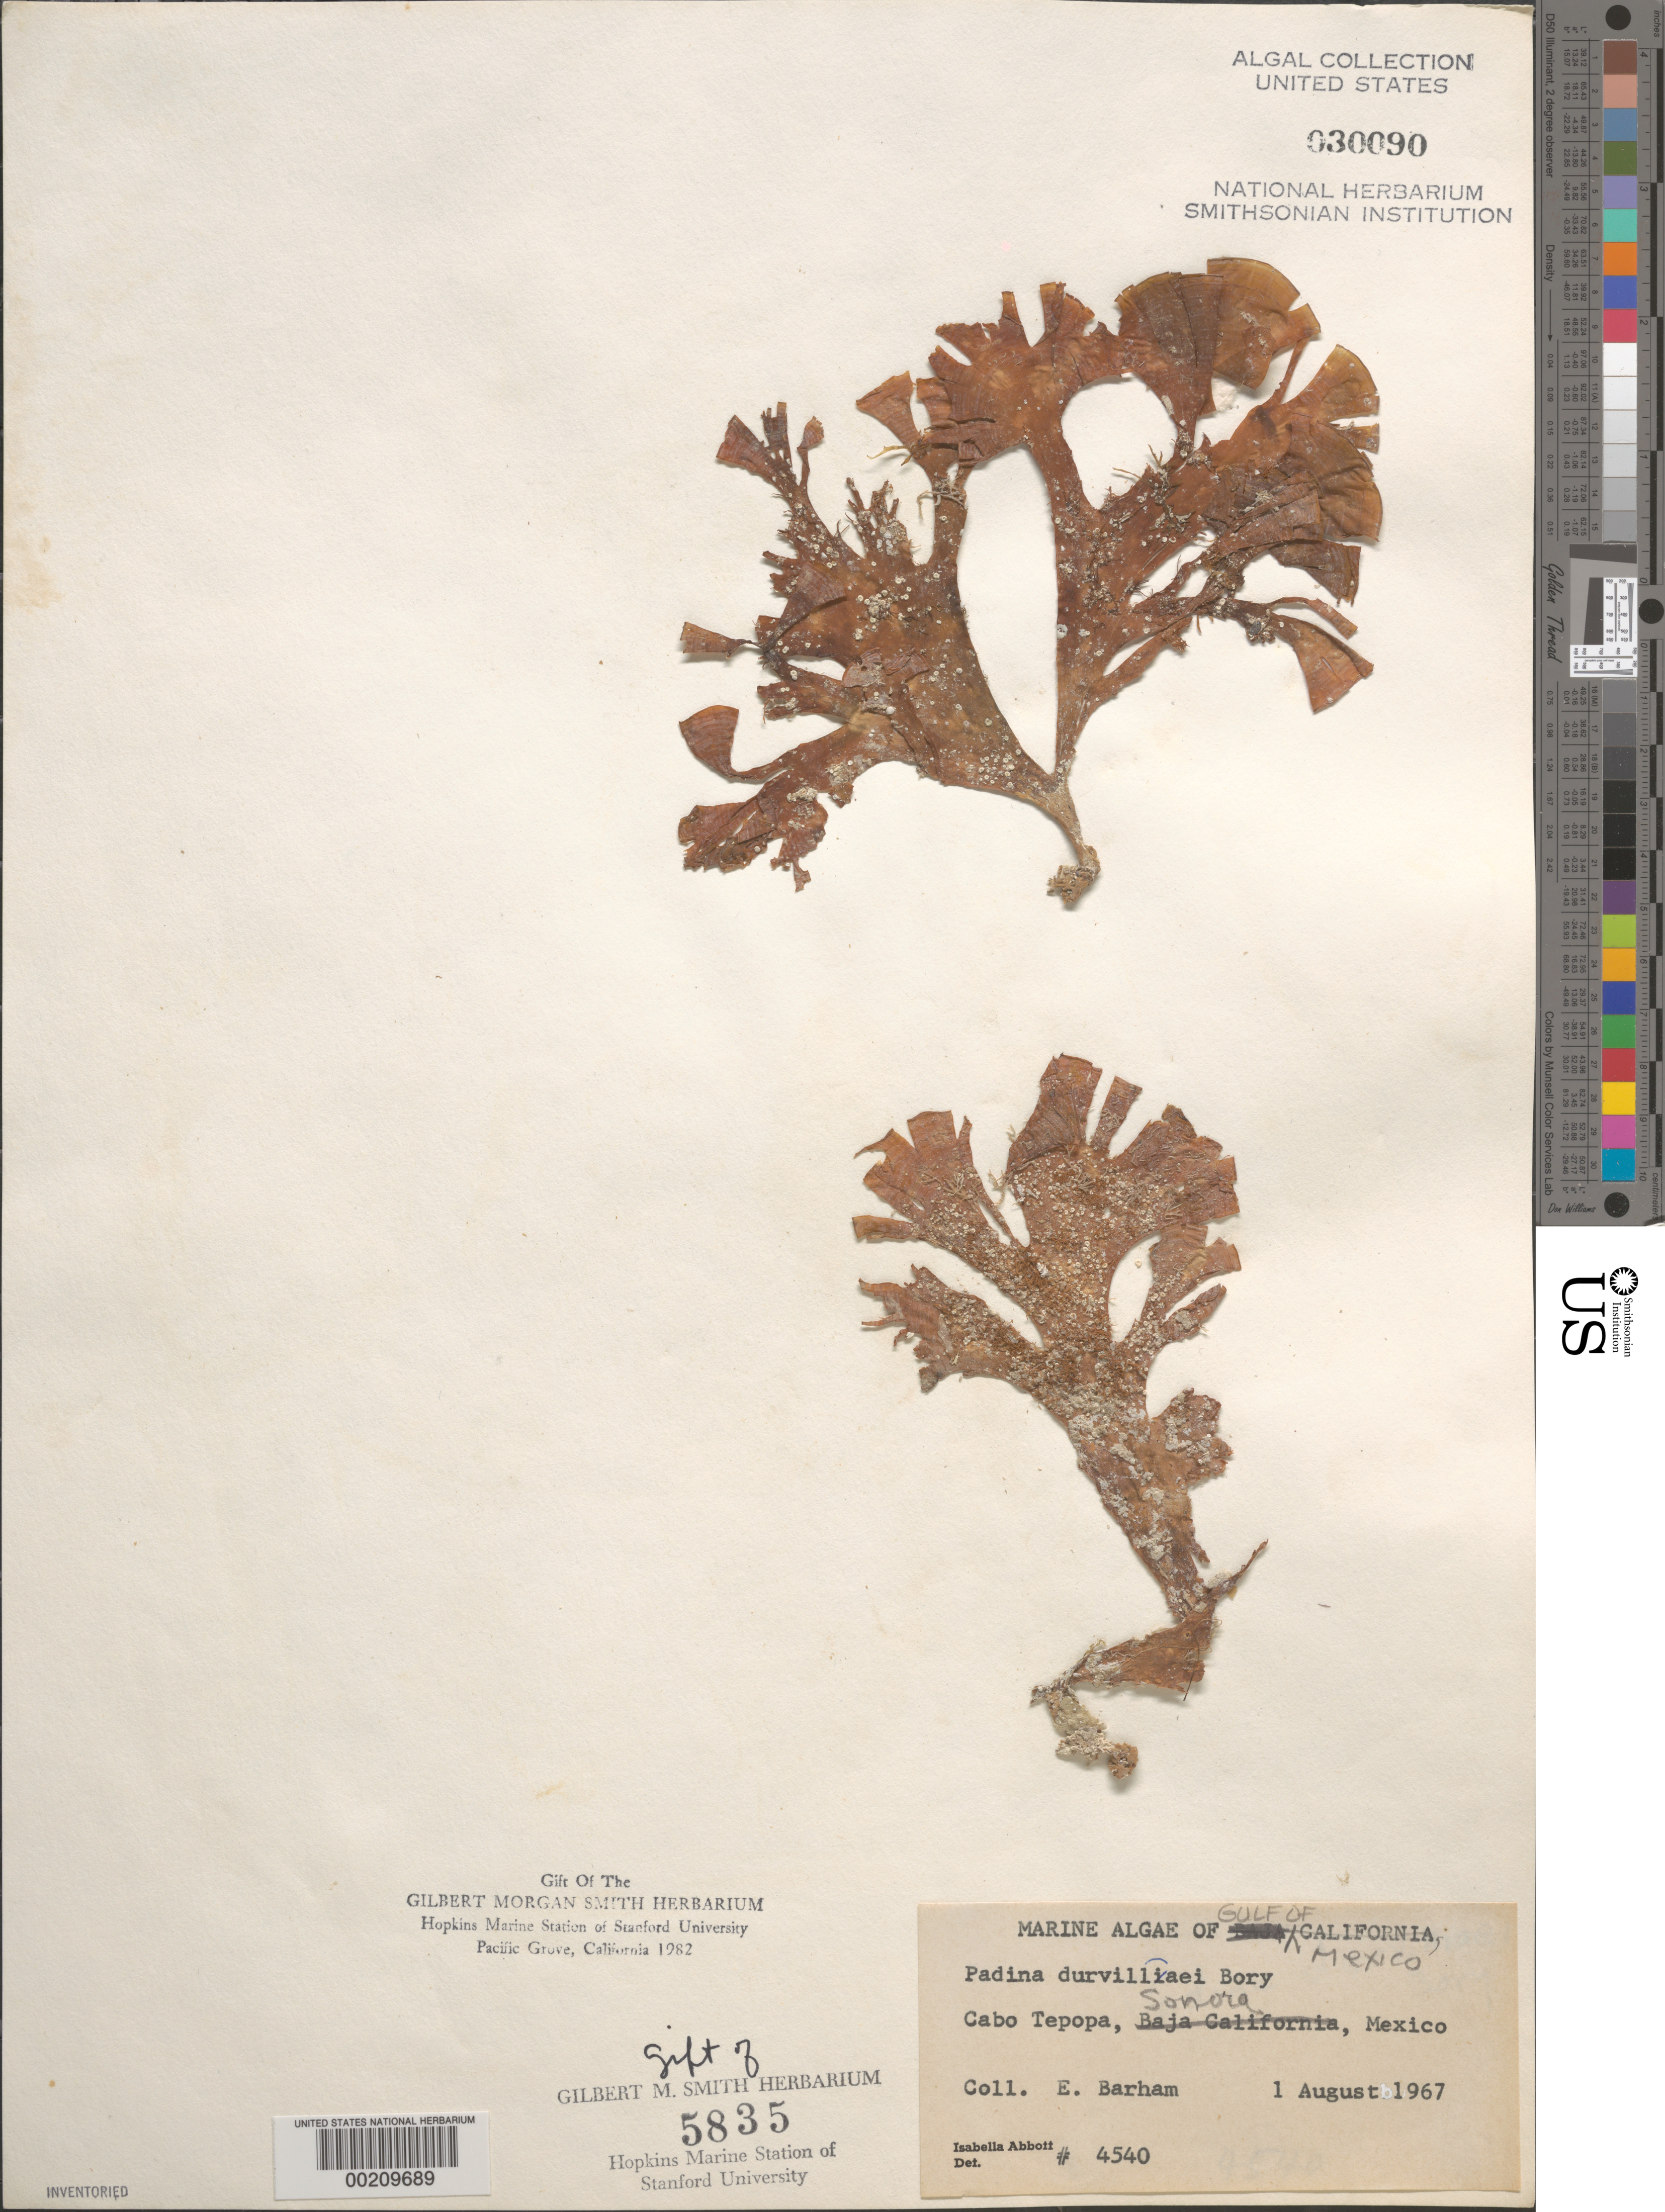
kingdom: Chromista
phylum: Ochrophyta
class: Phaeophyceae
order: Dictyotales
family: Dictyotaceae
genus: Padina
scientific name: Padina durvillaei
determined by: Abbott, Isabella A.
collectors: E. Barham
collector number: IAA 4540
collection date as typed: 01 Aug 1967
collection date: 1967-08-01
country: Mexico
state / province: Sonora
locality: Cabo Tepopa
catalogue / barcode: US 30090